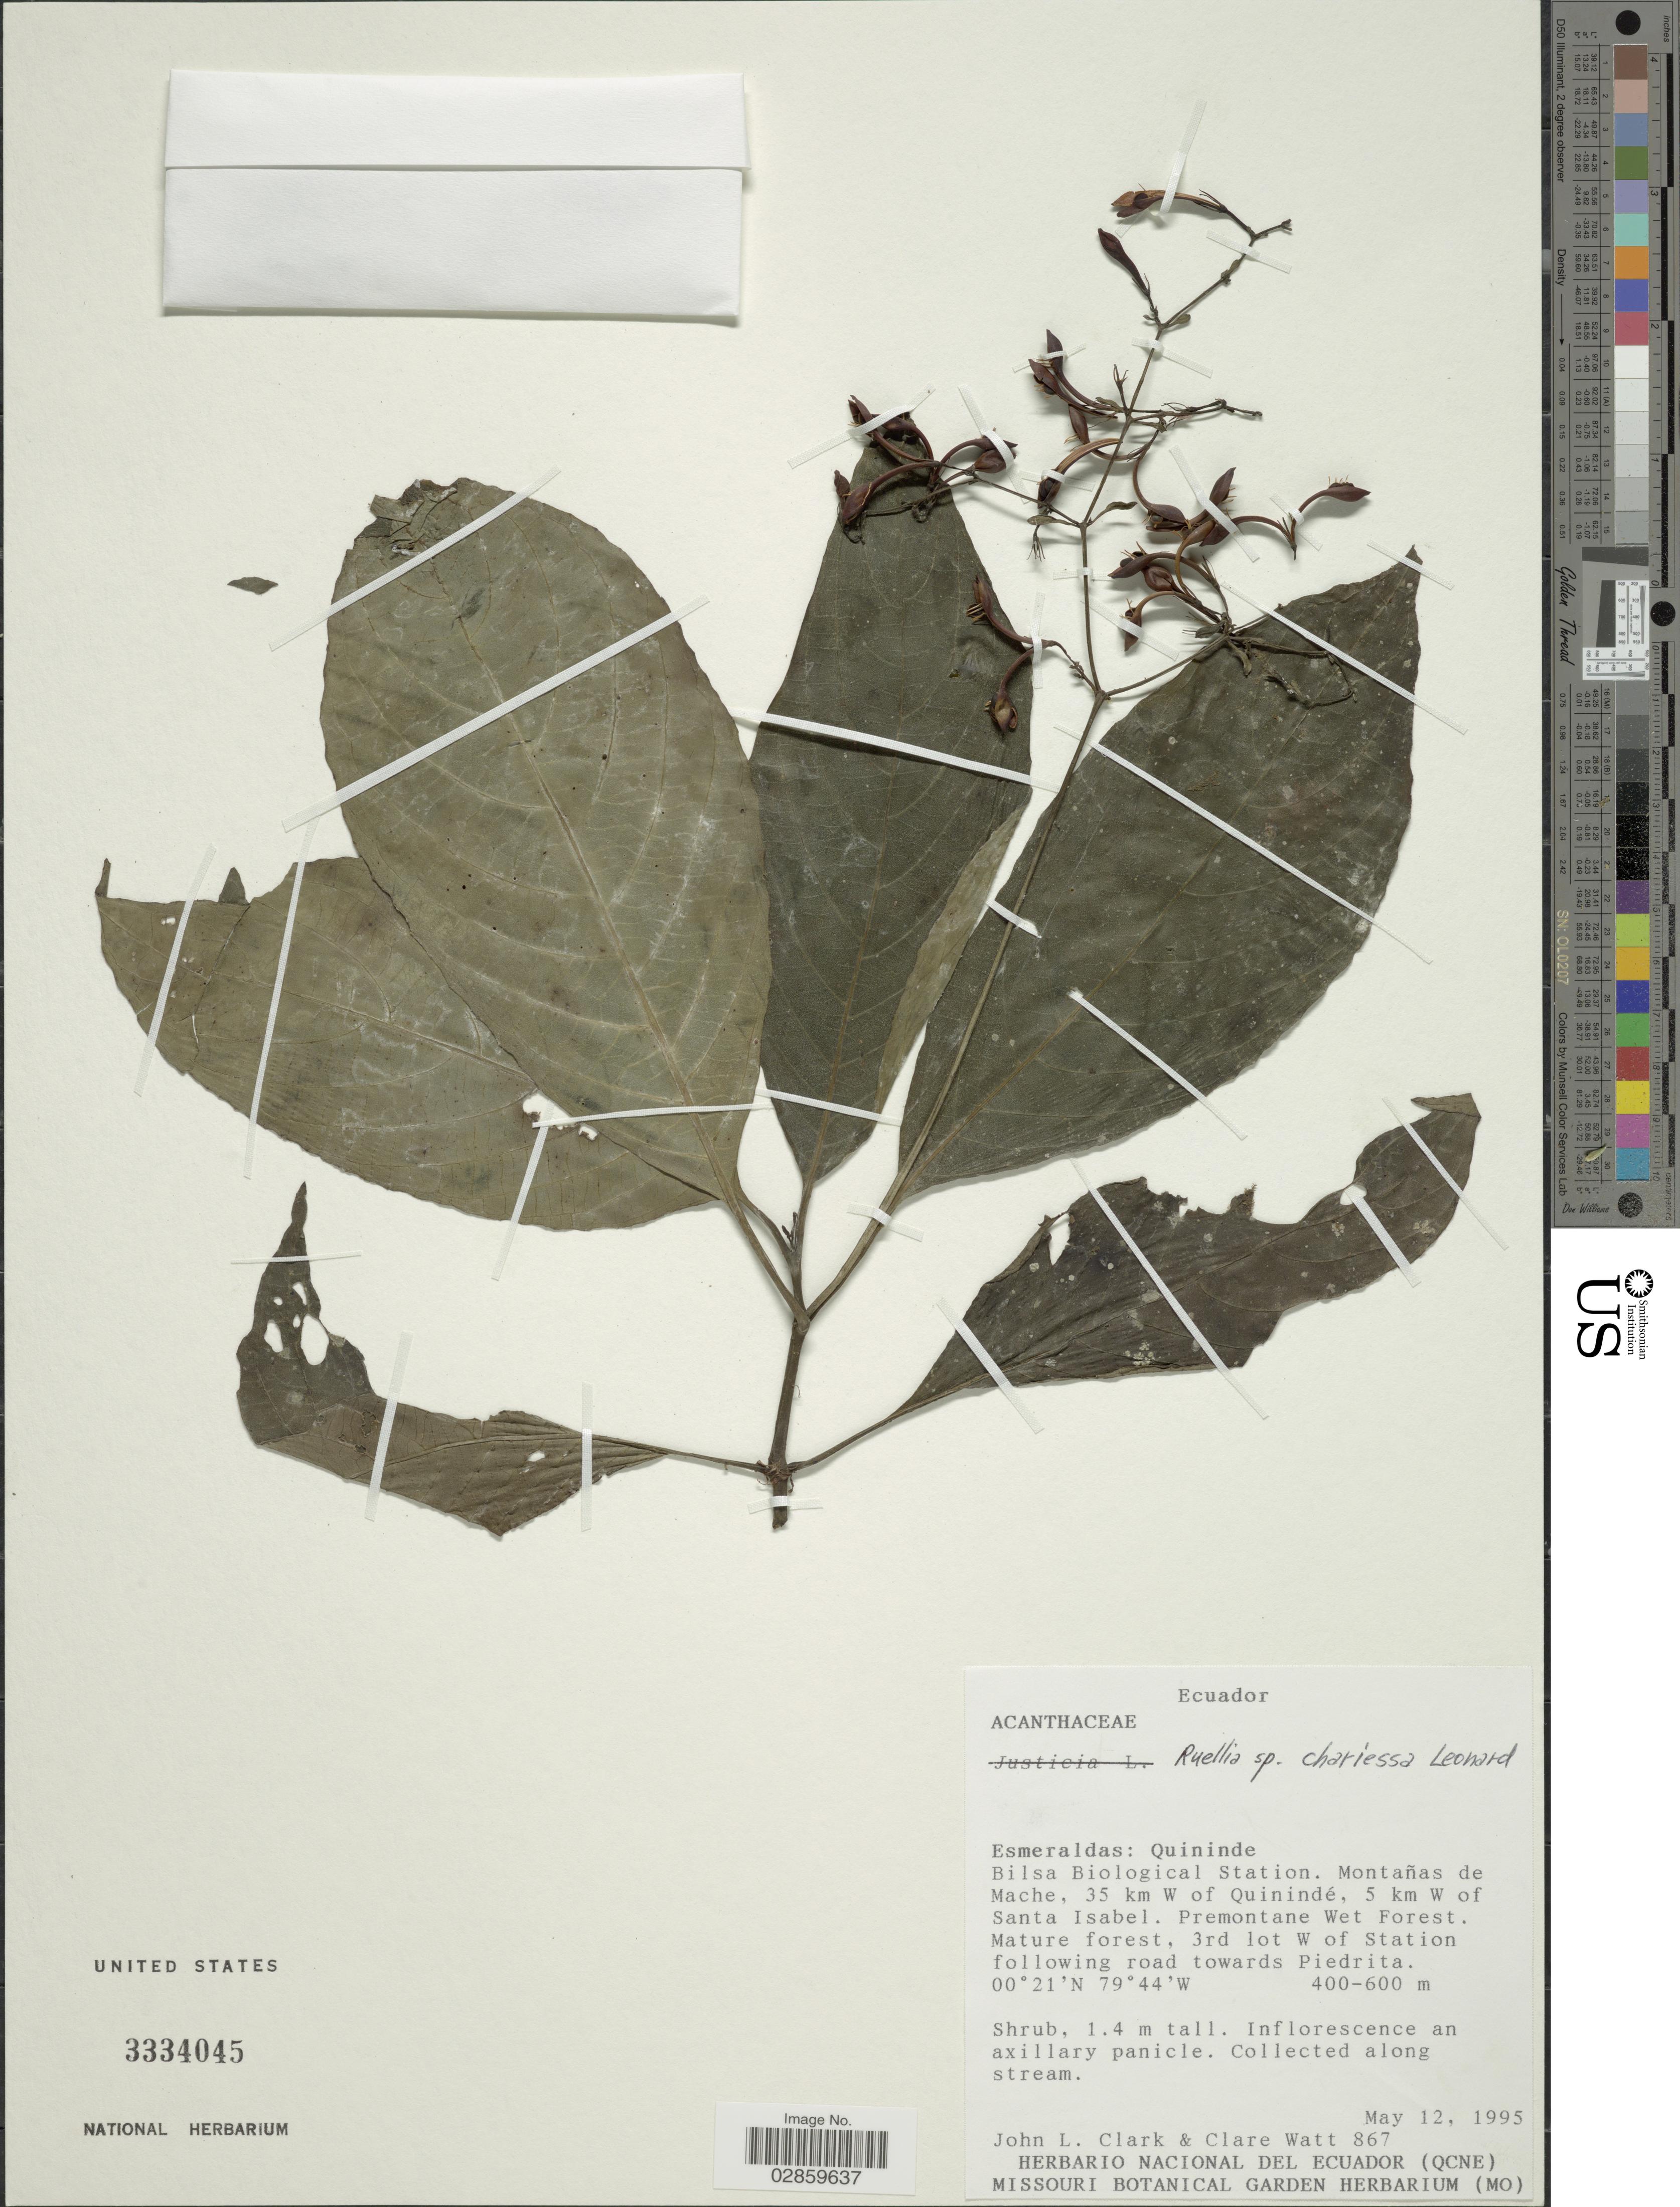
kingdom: Plantae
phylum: Tracheophyta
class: Magnoliopsida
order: Lamiales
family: Acanthaceae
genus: Ruellia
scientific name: Ruellia chariessa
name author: Leonard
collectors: J. L. Clark & C. Watt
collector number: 867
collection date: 1995-05-12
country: Ecuador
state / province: Esmeraldas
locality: Quininde. Bilsa Biological Station. Montañas de Mache, 35 km W of Quinindé, 5 km W of Santa Isabel. Premontane Wet Forest. Mature forest, 3rd lot W of Station following road towards Piedrita.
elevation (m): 400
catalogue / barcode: US 3334045